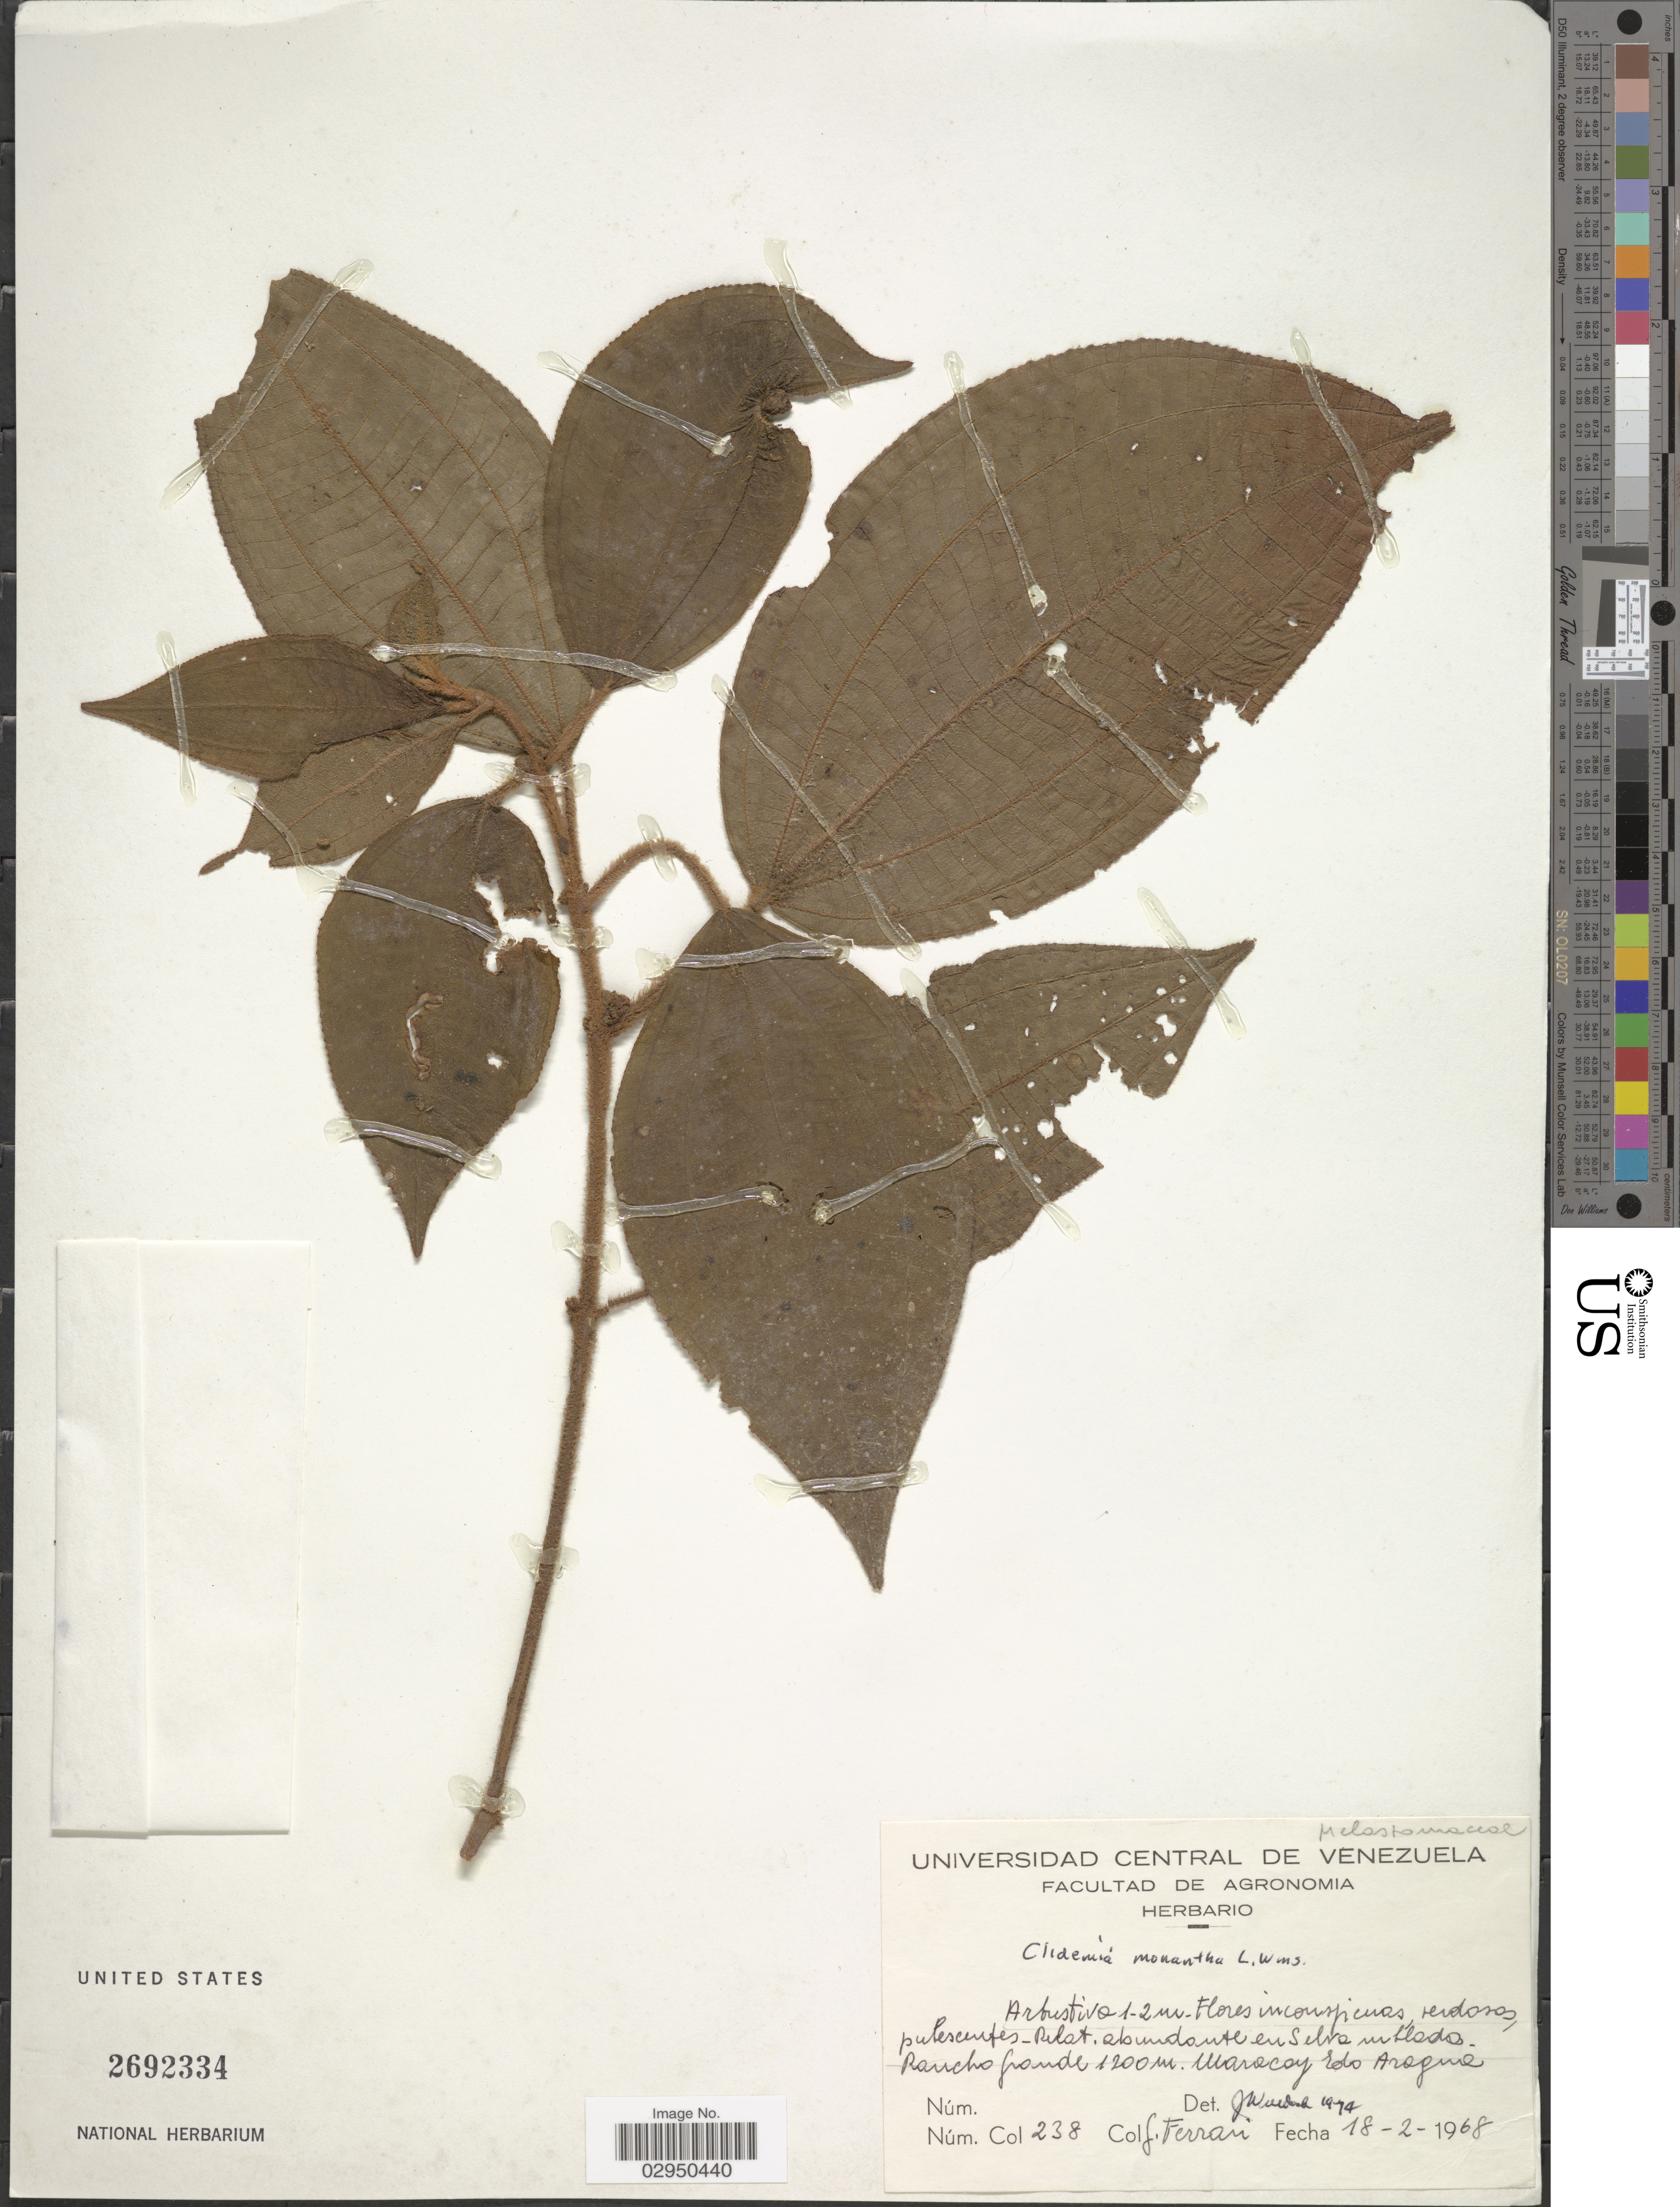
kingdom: Plantae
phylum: Tracheophyta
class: Magnoliopsida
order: Myrtales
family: Melastomataceae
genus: Clidemia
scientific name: Clidemia monantha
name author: L.O. Williams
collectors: J. Ferrari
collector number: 238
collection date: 1968-02-18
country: Venezuela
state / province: Aragua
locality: Rilat [interpreted] abundante en selva nublado. Rancho Grande. Maracay.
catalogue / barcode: US 2692334